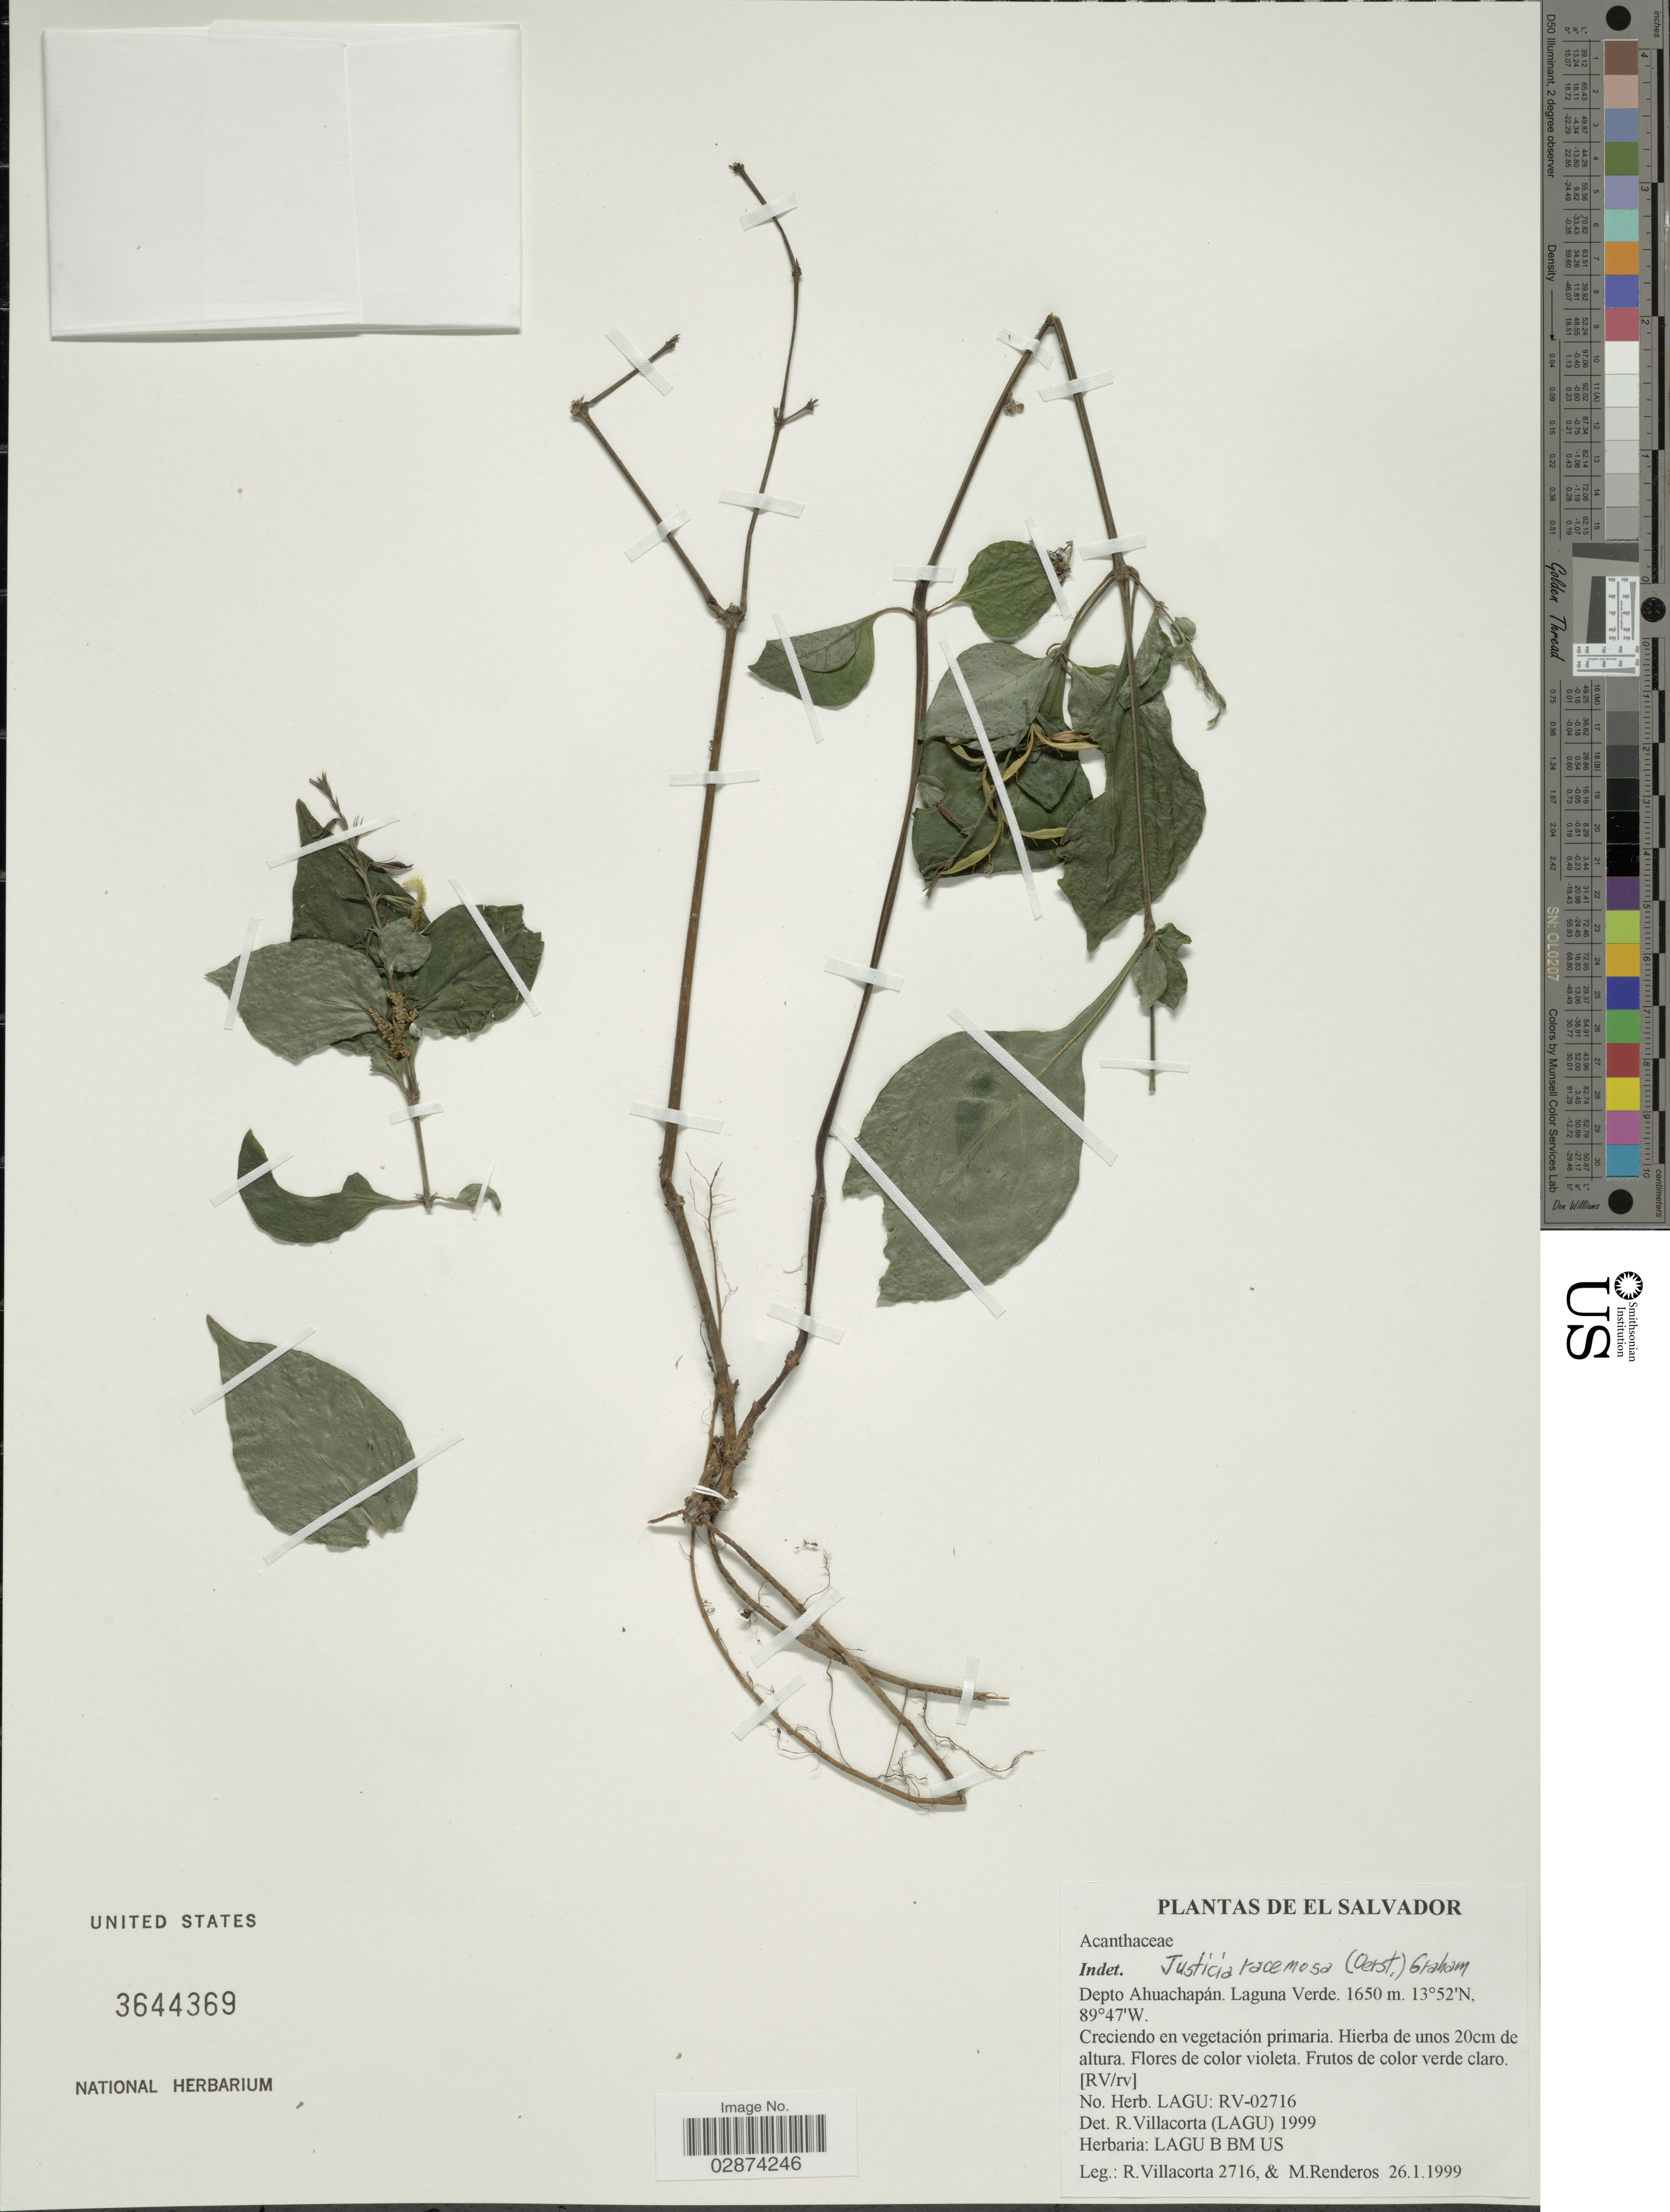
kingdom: Plantae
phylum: Tracheophyta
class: Magnoliopsida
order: Lamiales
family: Acanthaceae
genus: Justicia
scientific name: Justicia ramosa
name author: (Oerst.) V.A.W. Graham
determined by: Fisher, Amanda, (LOB), California State University, Long Beach (UNITED STATES)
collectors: R. Villacorta & M. Renderos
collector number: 2716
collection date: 1999-01-26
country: El Salvador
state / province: Ahuachapan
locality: Depto Ahuachapán. Laguna Verde.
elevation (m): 1650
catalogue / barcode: US 3644369